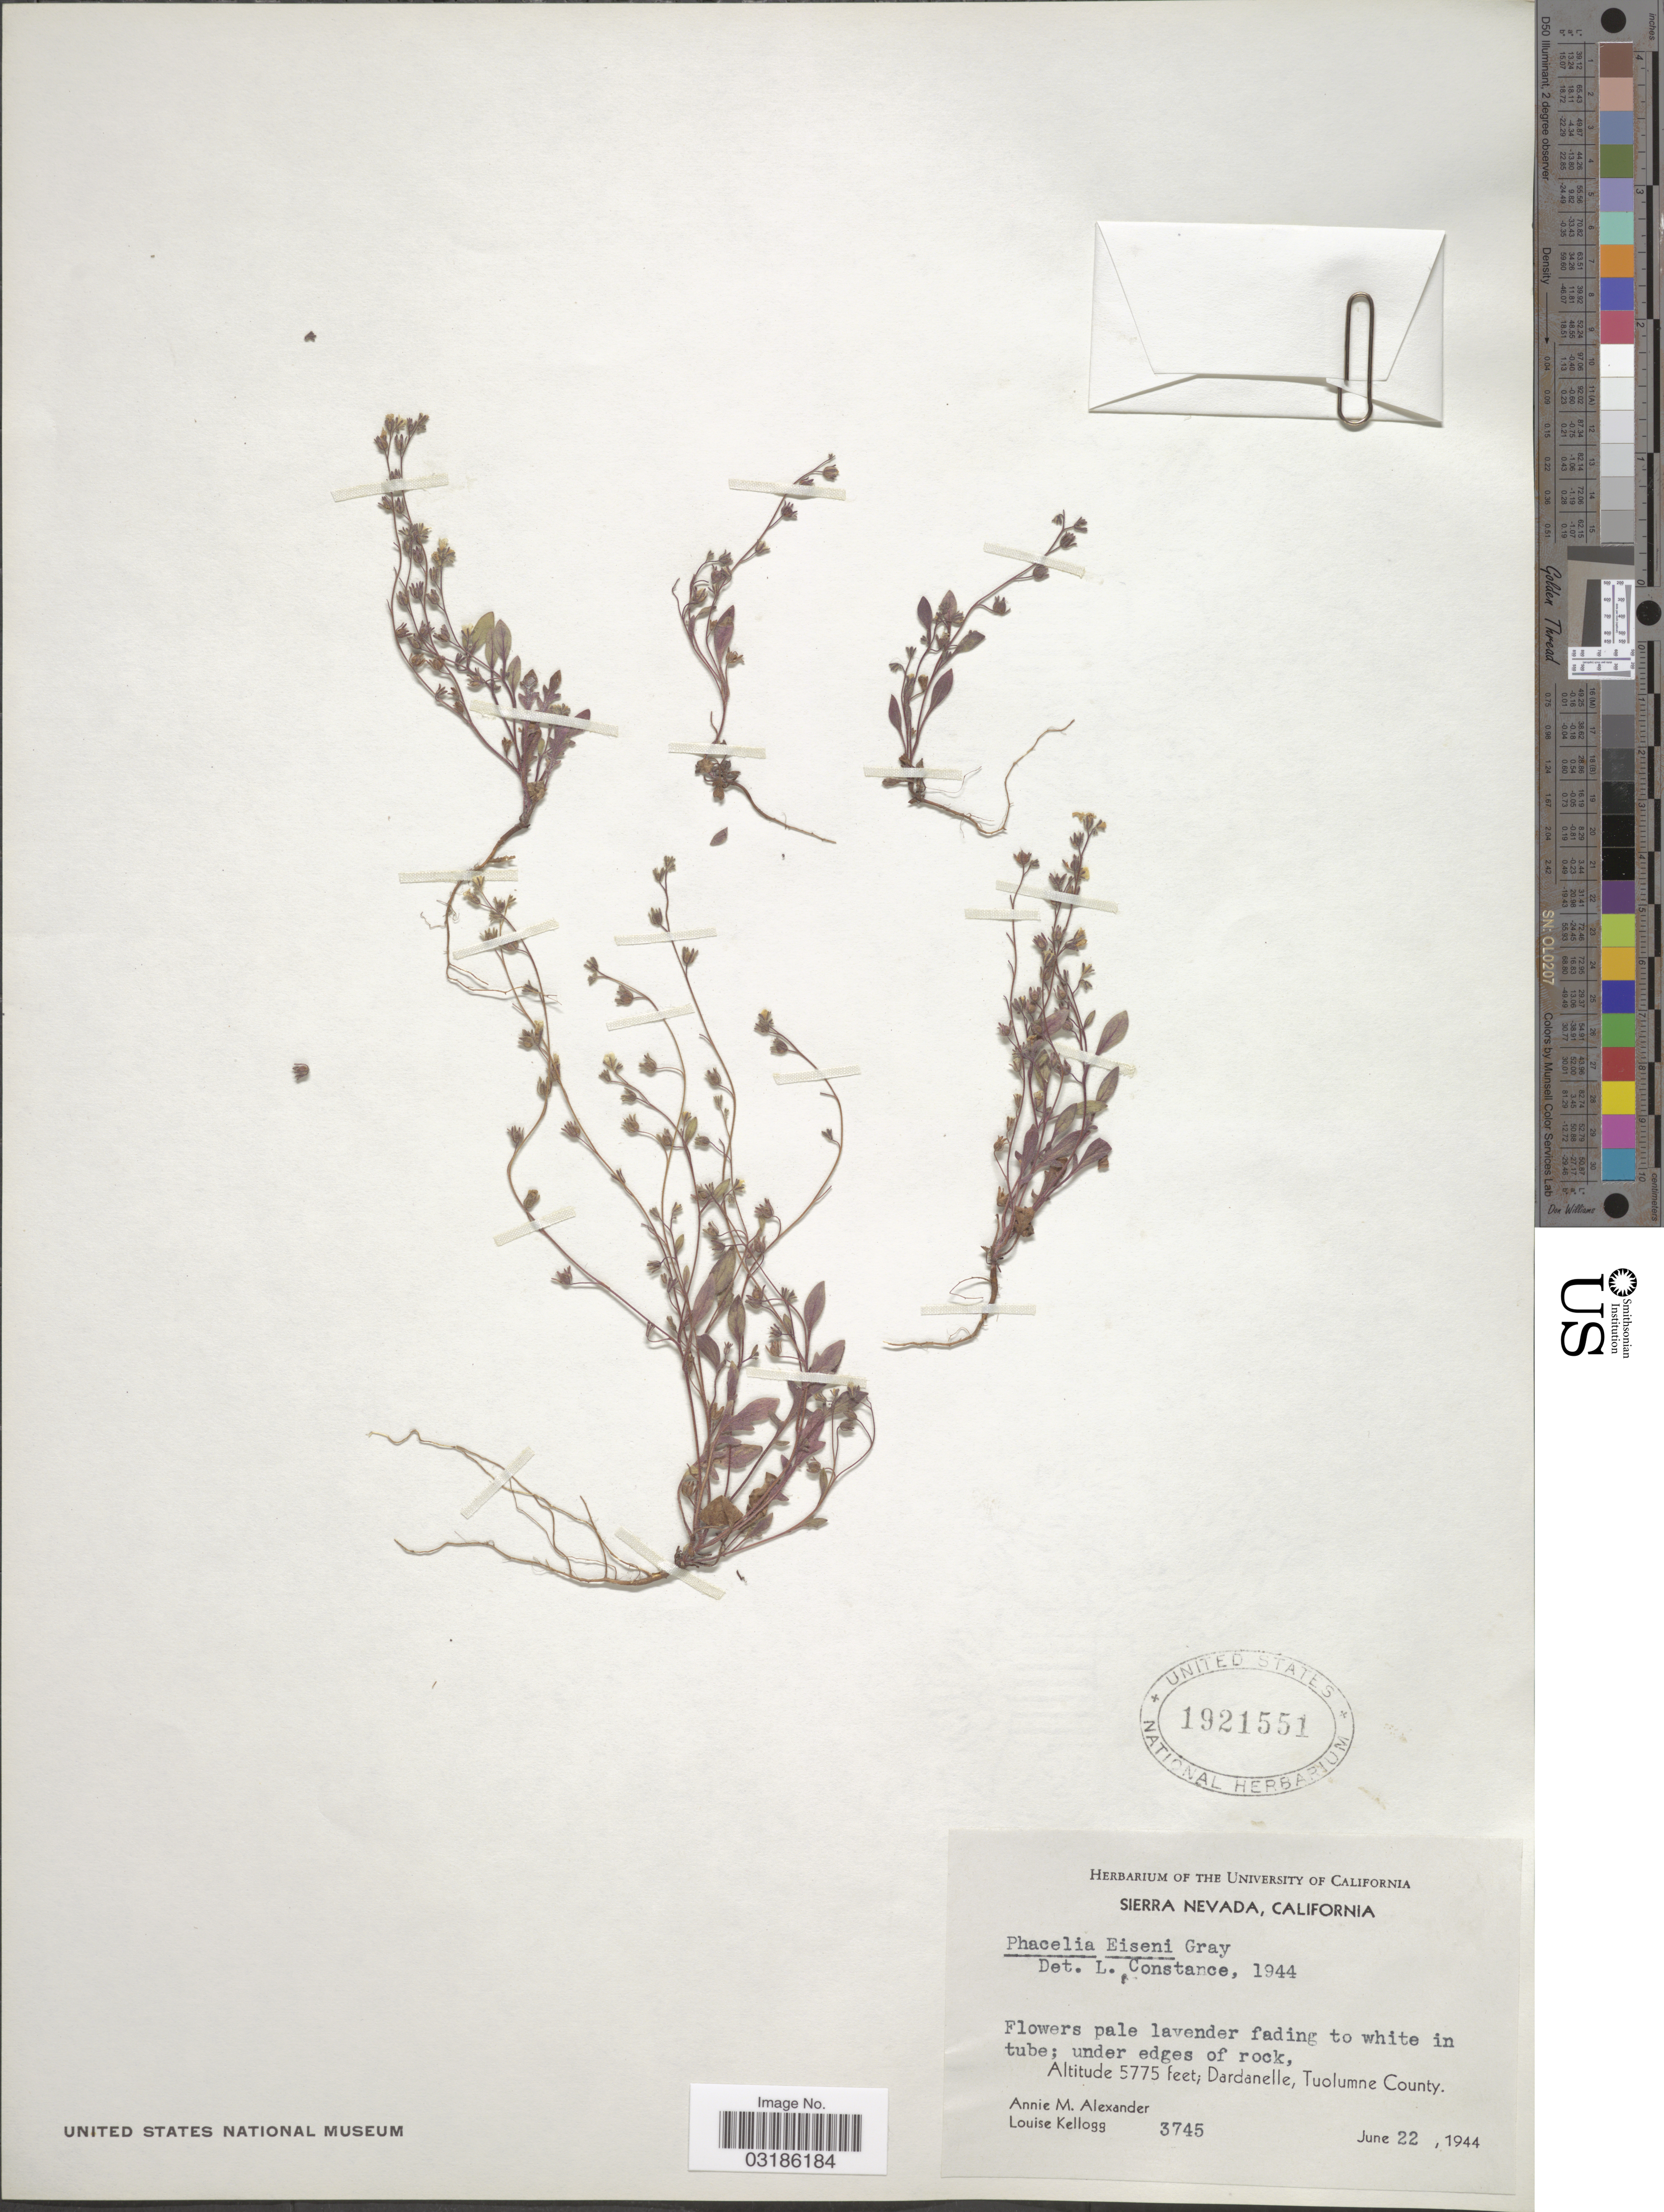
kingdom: Plantae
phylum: Tracheophyta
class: Magnoliopsida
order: Boraginales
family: Hydrophyllaceae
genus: Phacelia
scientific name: Phacelia eisenii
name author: Brandegee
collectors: A. M. Alexander & L. Kellogg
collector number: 3745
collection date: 1944-06-22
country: United States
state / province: California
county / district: Tuolumne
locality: Sierra Nevada. Dardanella, Tuolumne County.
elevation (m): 1760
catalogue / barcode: US 1921551